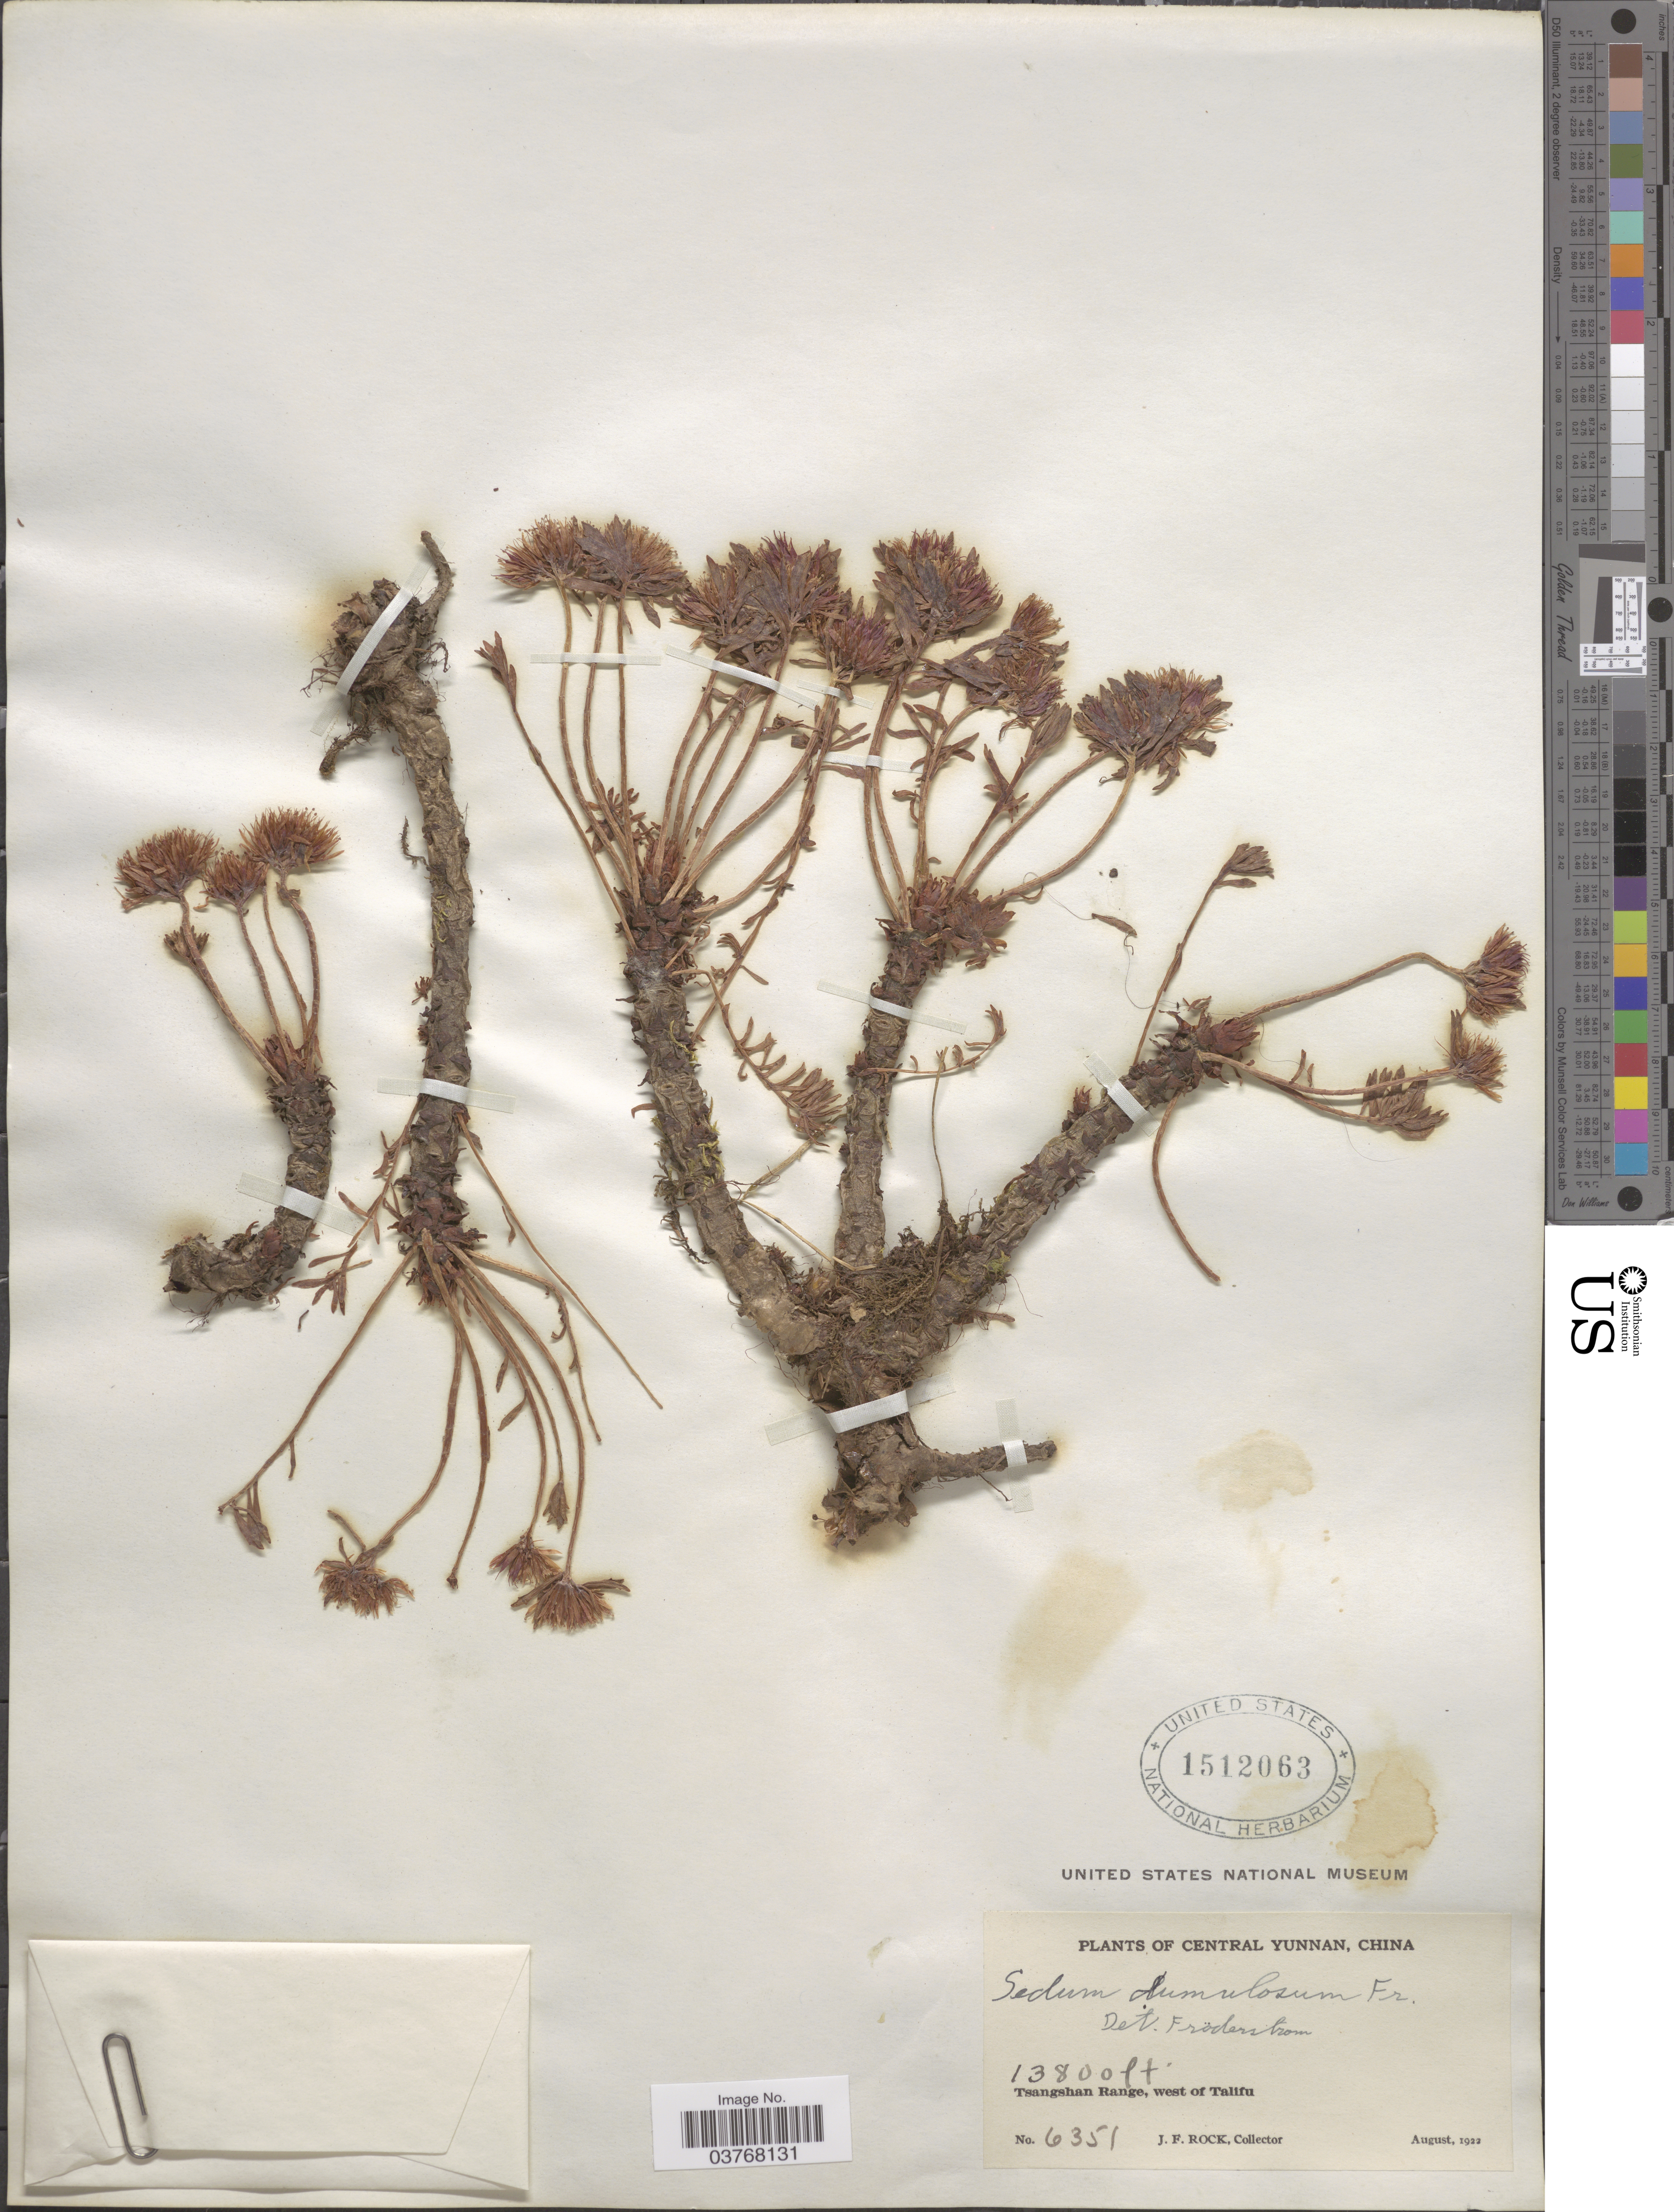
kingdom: Plantae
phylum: Tracheophyta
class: Magnoliopsida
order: Saxifragales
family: Crassulaceae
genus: Rhodiola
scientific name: Rhodiola dumulosa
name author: (Franch.) S.H. Fu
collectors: J. Rock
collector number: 6351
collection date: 1922-08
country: China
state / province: Yunnan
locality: Central Yunnan. Tsangshan Range, west of Talifu.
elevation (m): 4206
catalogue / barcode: US 1512063